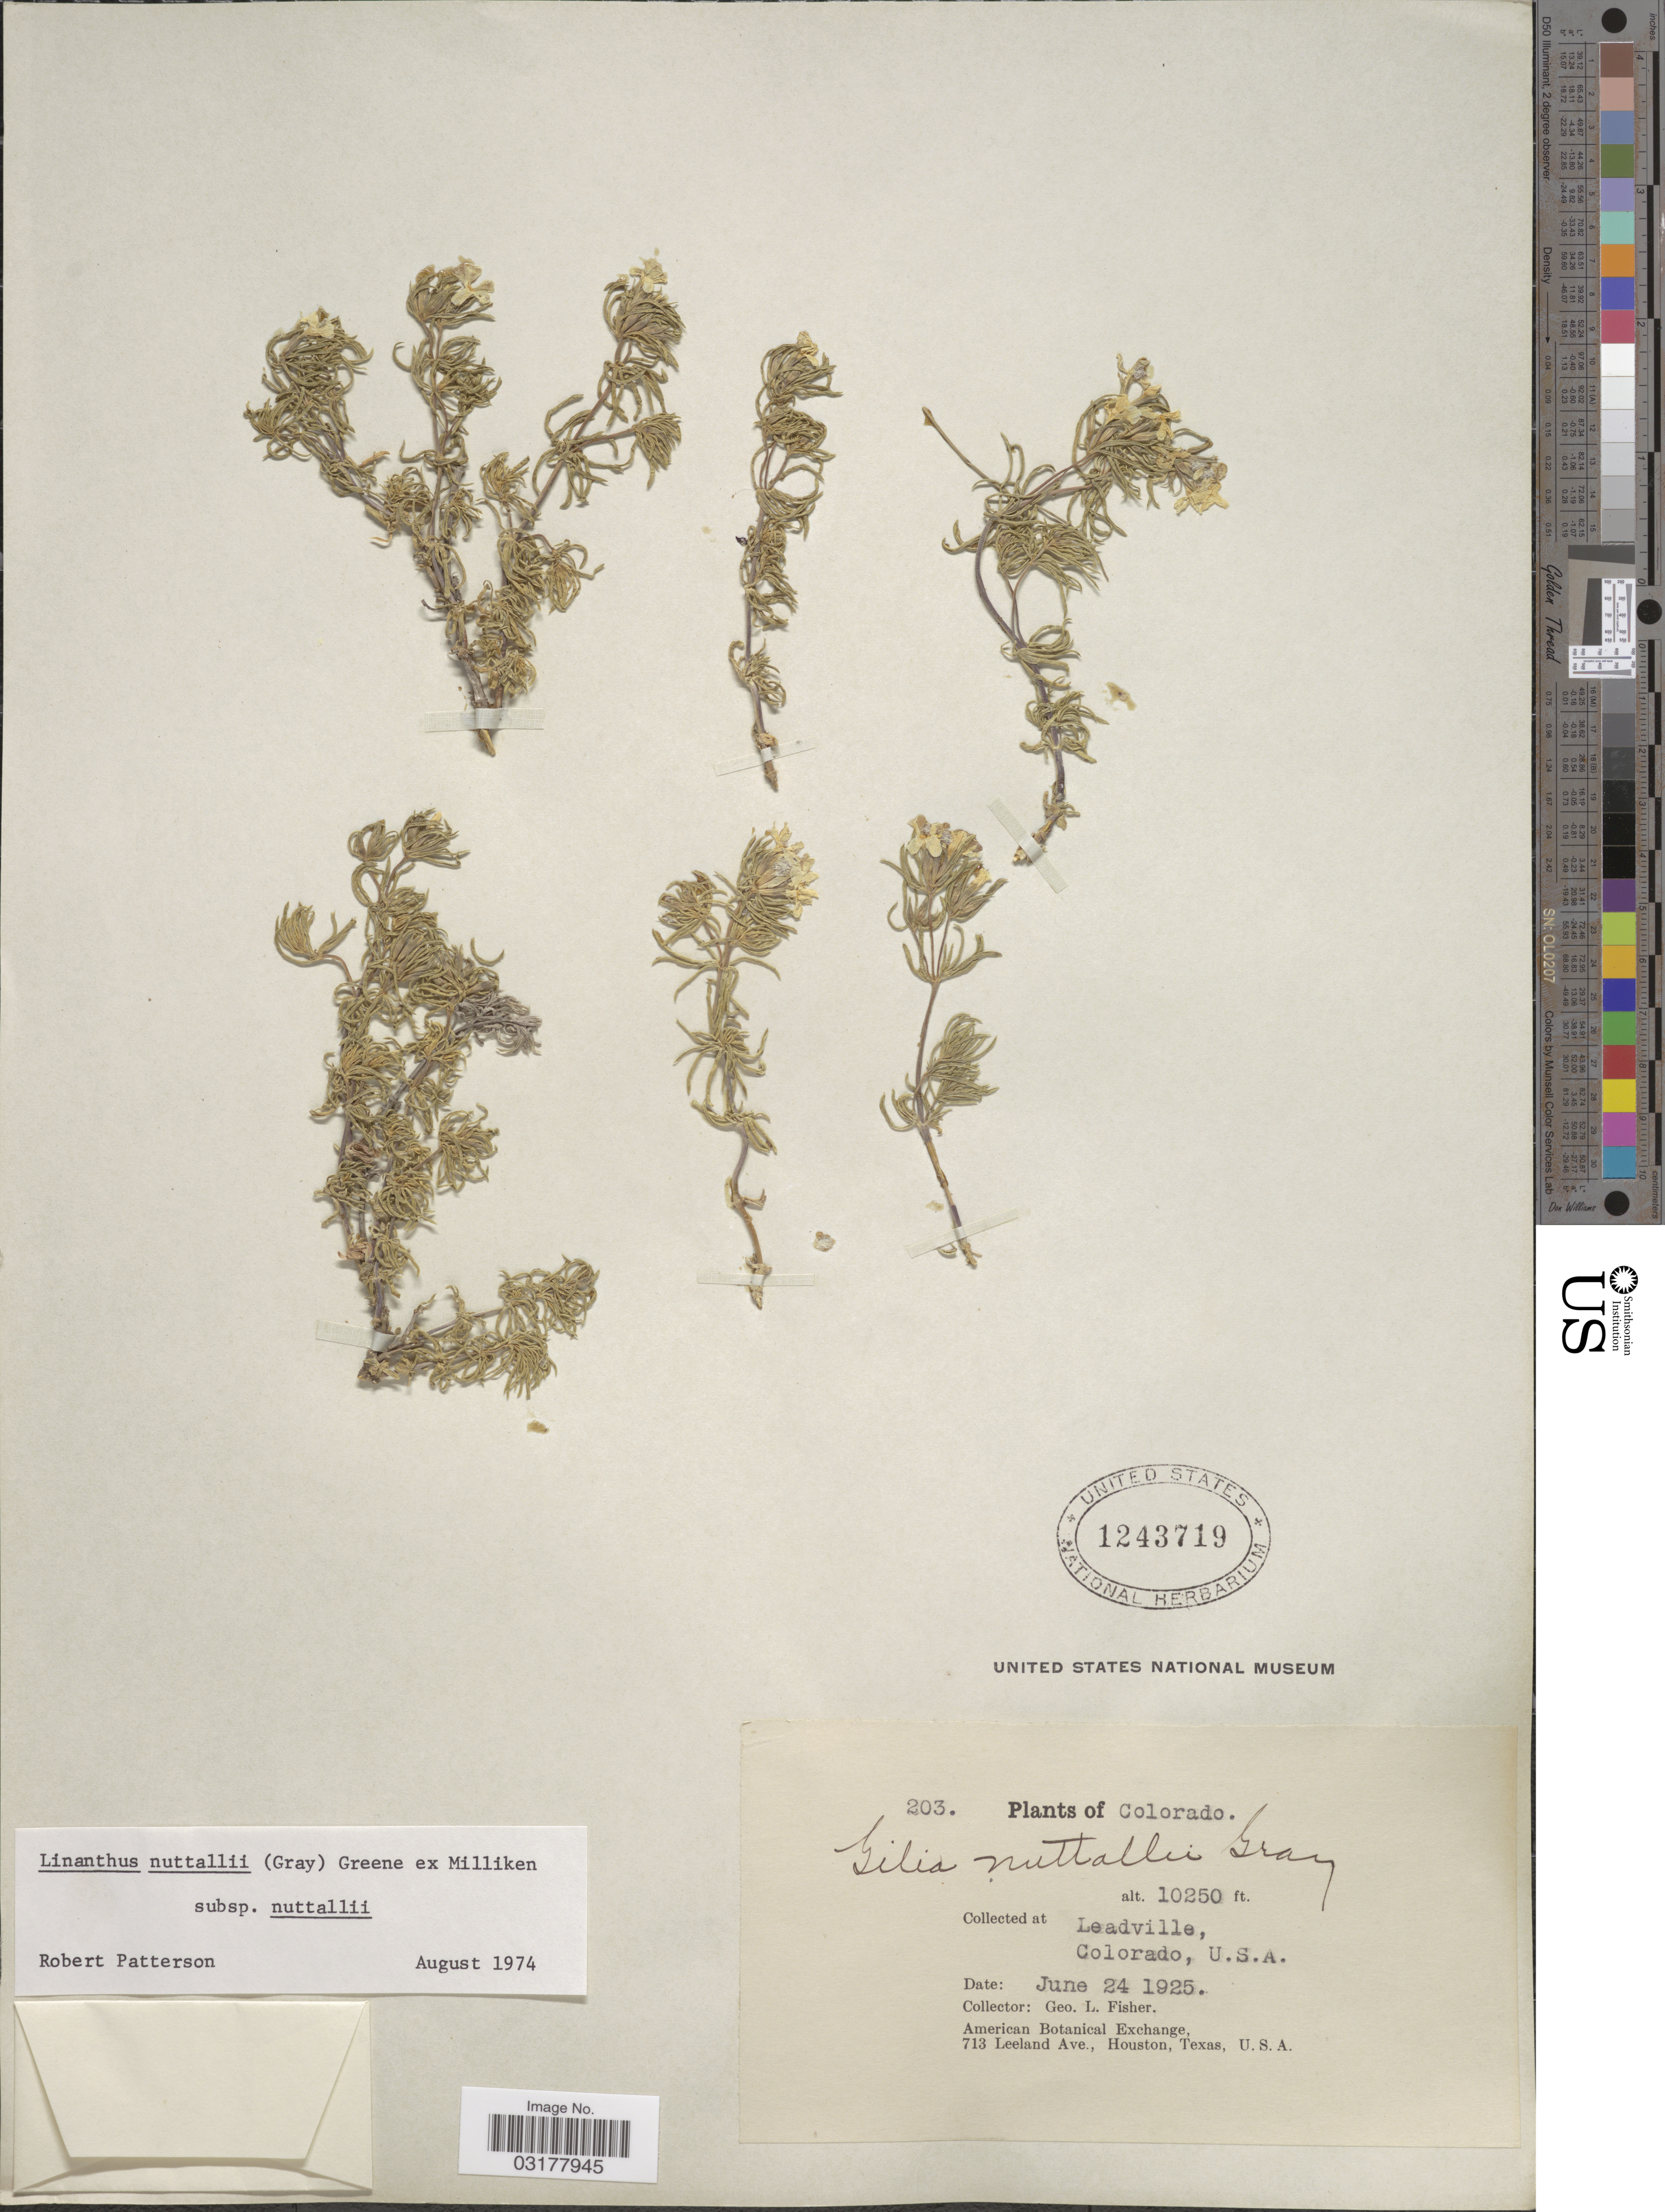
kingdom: Plantae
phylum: Tracheophyta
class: Magnoliopsida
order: Ericales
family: Polemoniaceae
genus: Leptosiphon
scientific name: Leptosiphon nuttallii subsp. nuttallii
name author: (A. Gray) J.M. Porter & L.A. Johnson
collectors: G. L. Fisher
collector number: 203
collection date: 1925-06-24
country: United States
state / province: Colorado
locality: Leadville, Colorado, U.S.A.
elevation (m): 3124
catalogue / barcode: US 1243719